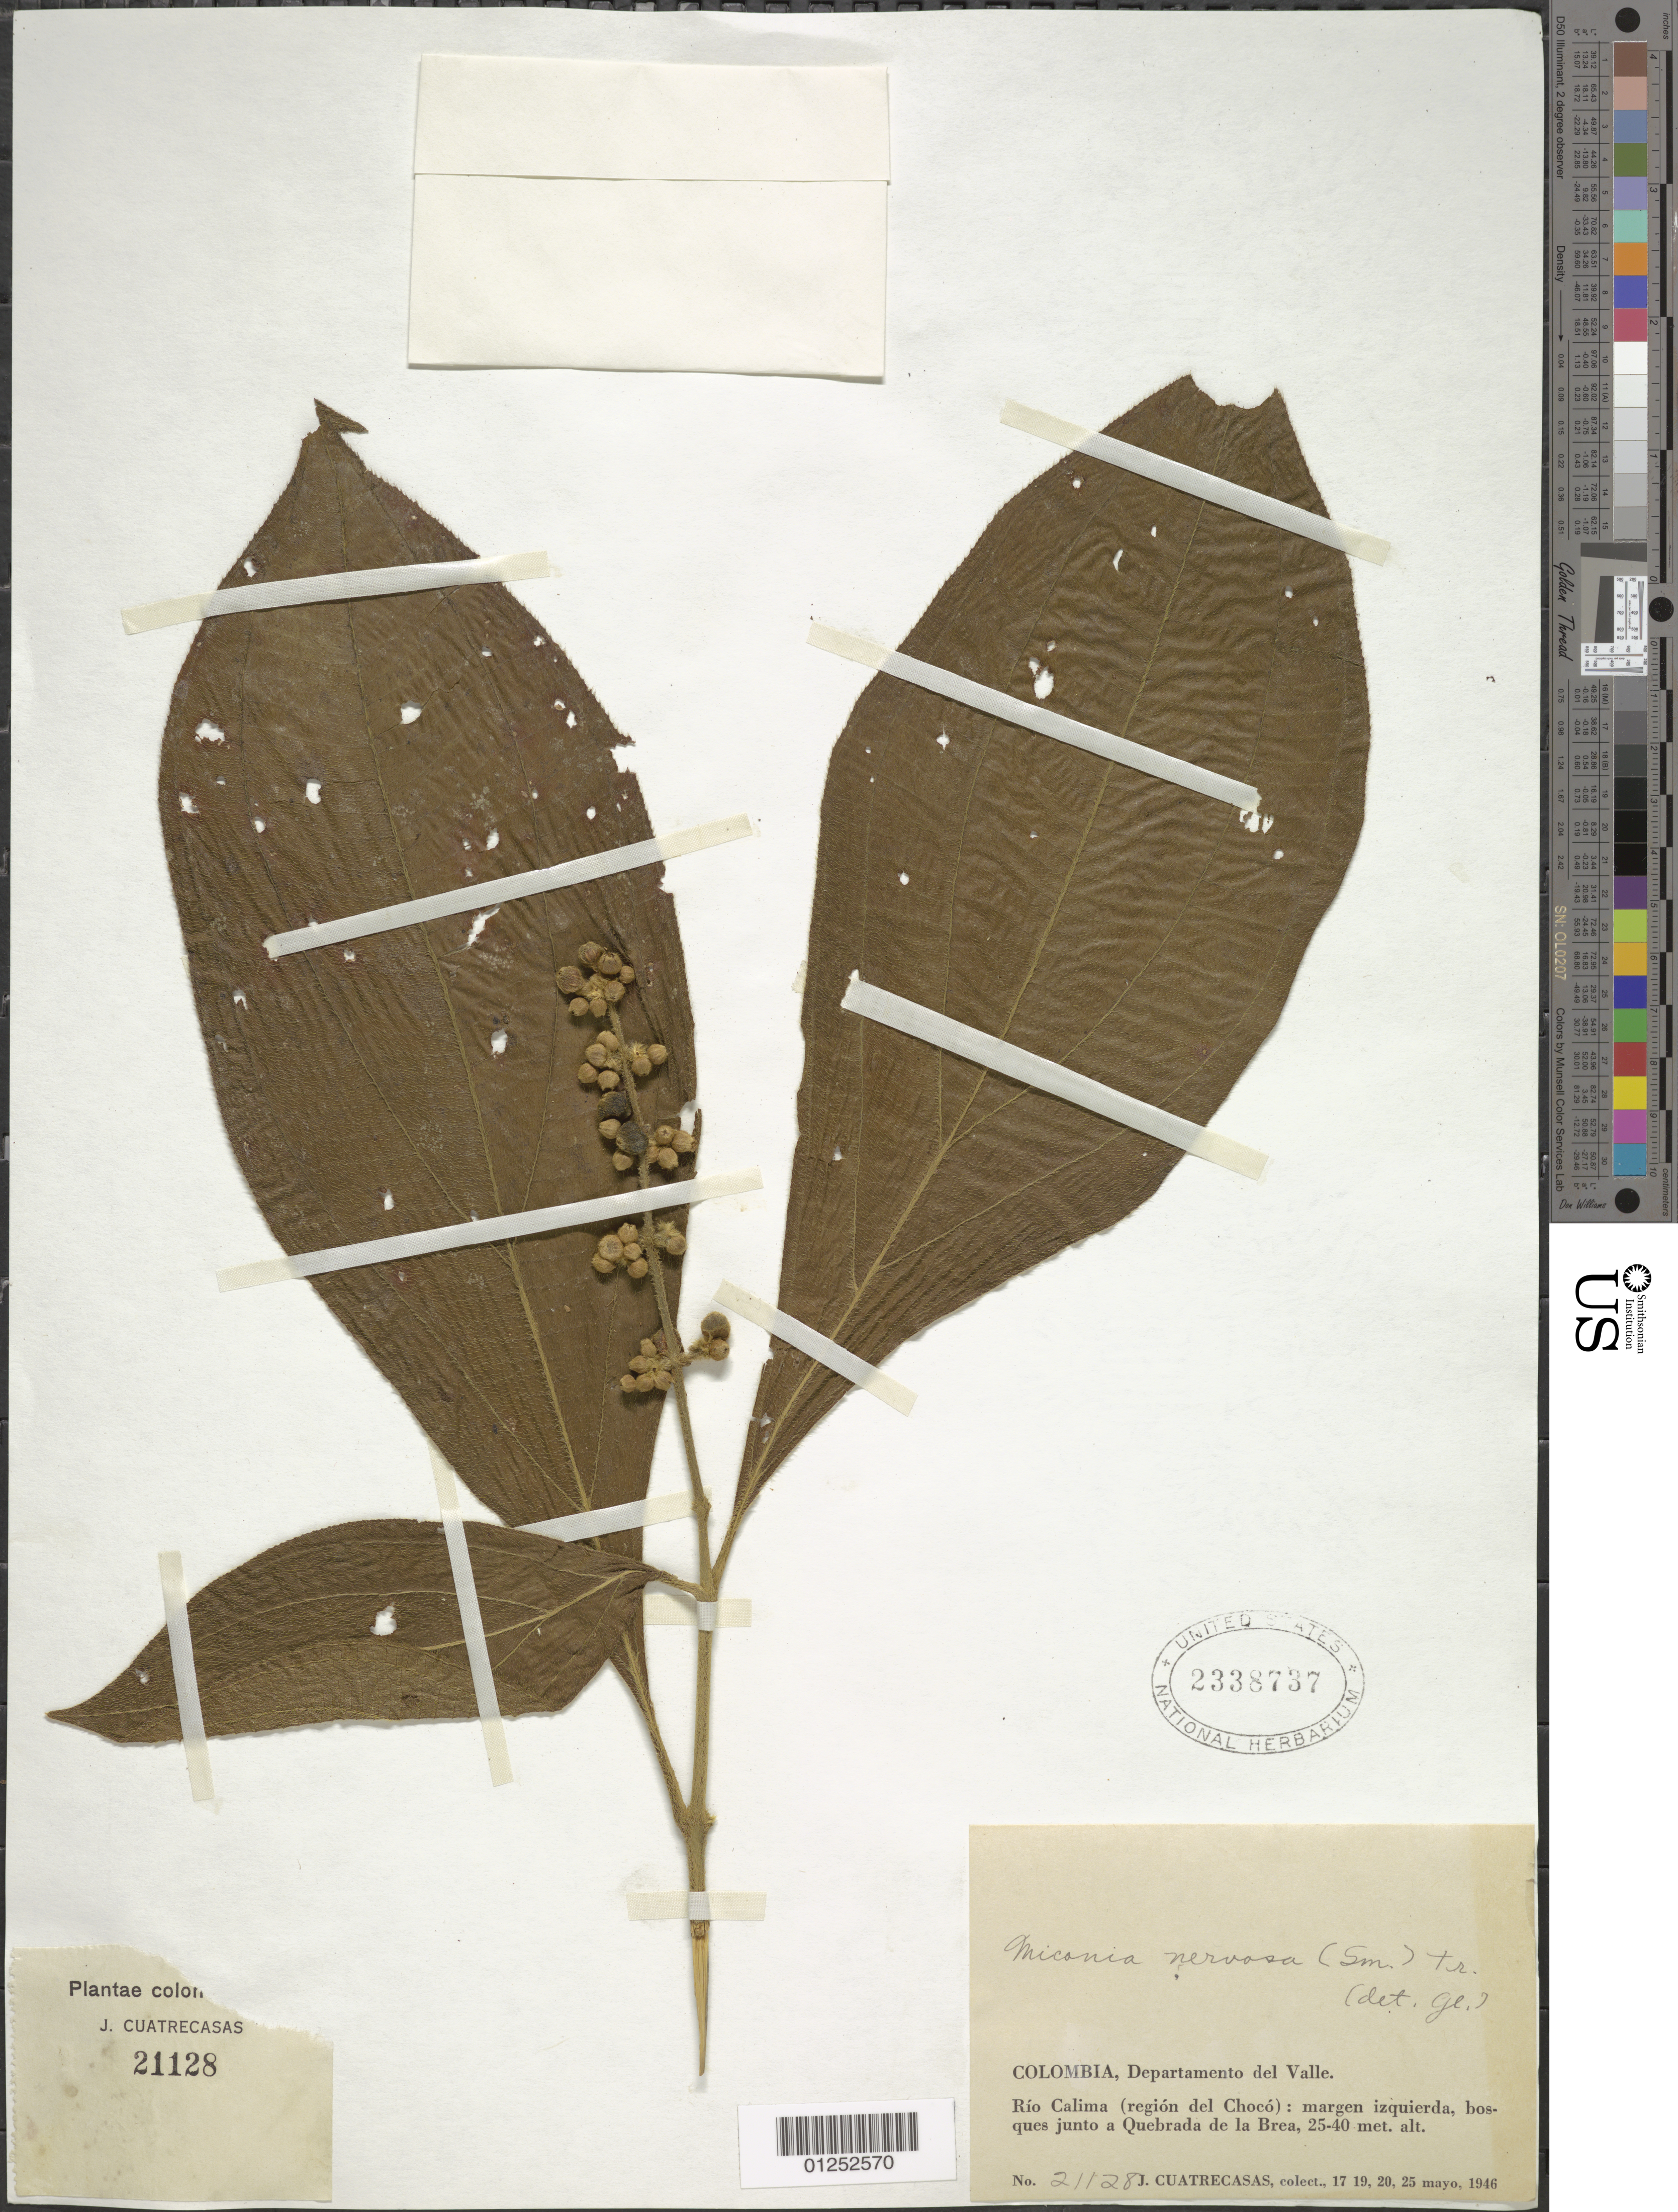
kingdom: Plantae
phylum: Tracheophyta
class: Magnoliopsida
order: Myrtales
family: Melastomataceae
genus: Miconia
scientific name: Miconia nervosa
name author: (Sm.) Triana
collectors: J. Cuatrecasas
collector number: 21128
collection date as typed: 20 May 1946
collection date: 1946-05-20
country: Colombia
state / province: Valle del Cauca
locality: Rio Calima, region del Choco, Quebrada de La Brea.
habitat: margen izquierda, bosques junto a Quebrada de la Brea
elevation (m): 20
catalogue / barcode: US 2338737